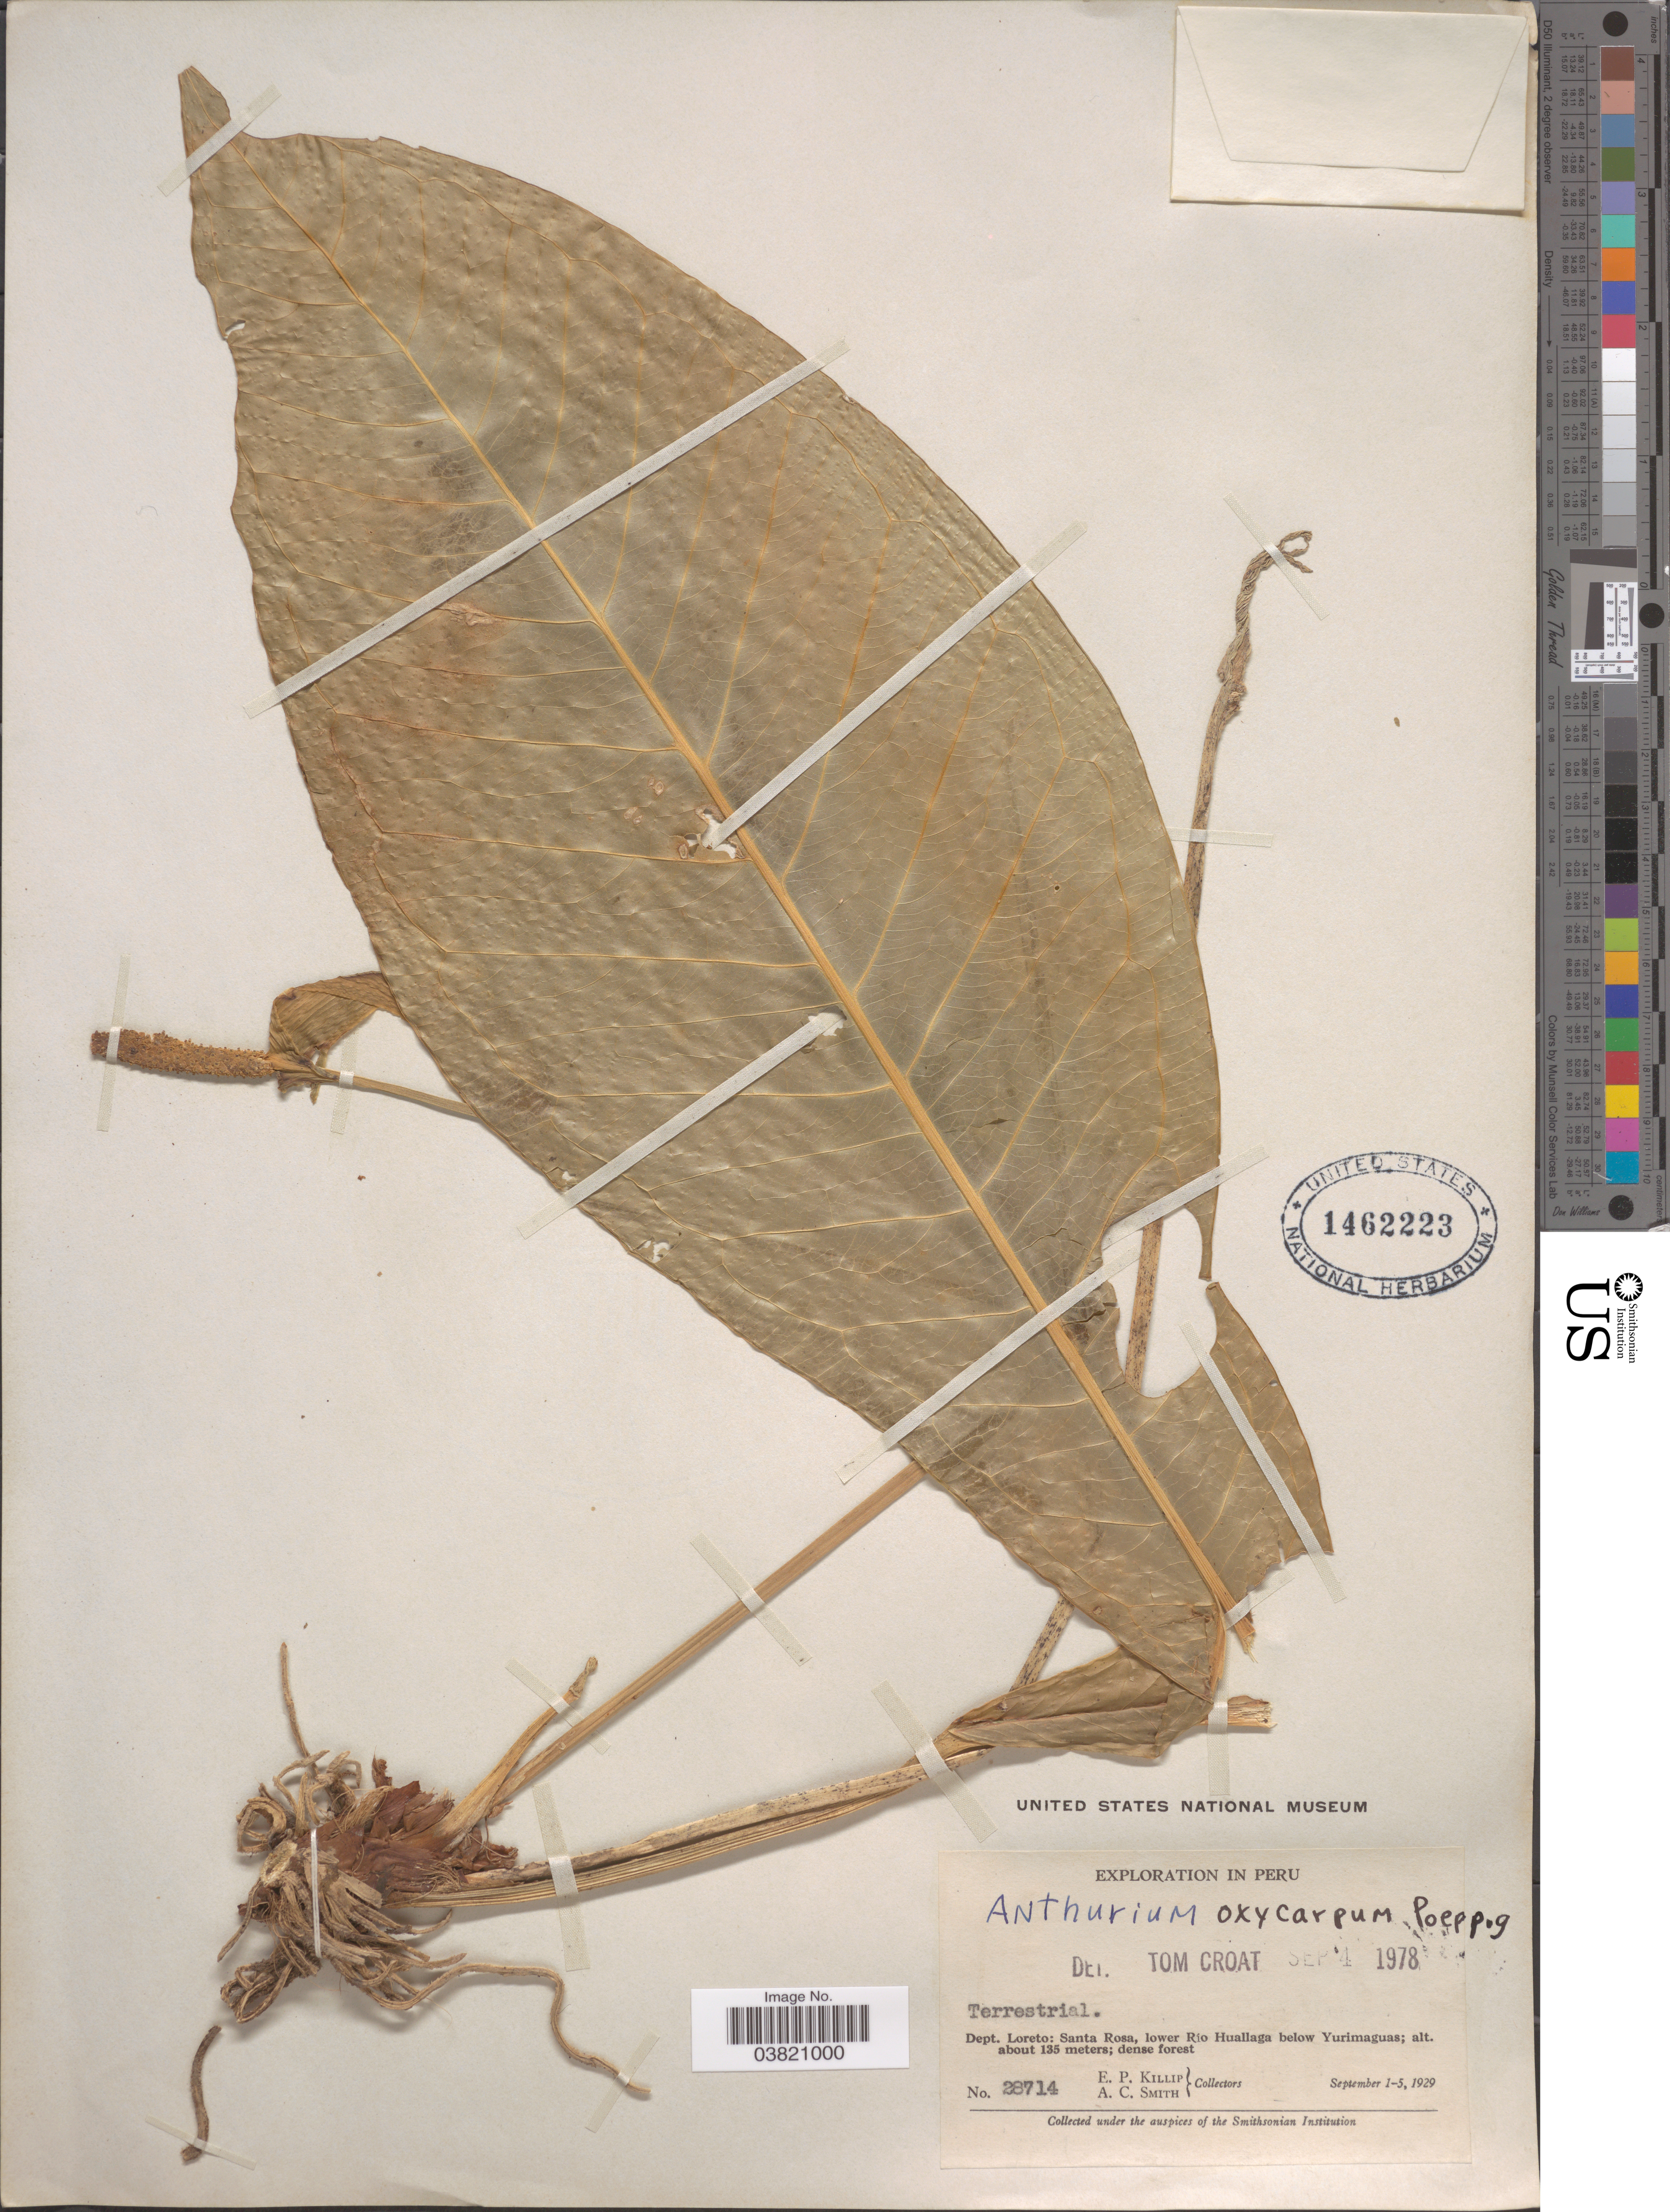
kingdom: Plantae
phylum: Tracheophyta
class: Liliopsida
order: Alismatales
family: Araceae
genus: Anthurium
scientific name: Anthurium oxycarpum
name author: Poepp.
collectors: E. P. Killip & A. C. Smith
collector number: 28714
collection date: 1929-09-01/1929-09-05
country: Peru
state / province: Loreto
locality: Dept. Loreto: Santa Rosa, lower Río Huallaga below Yurimaguas.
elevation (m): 135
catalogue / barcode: US 1462223